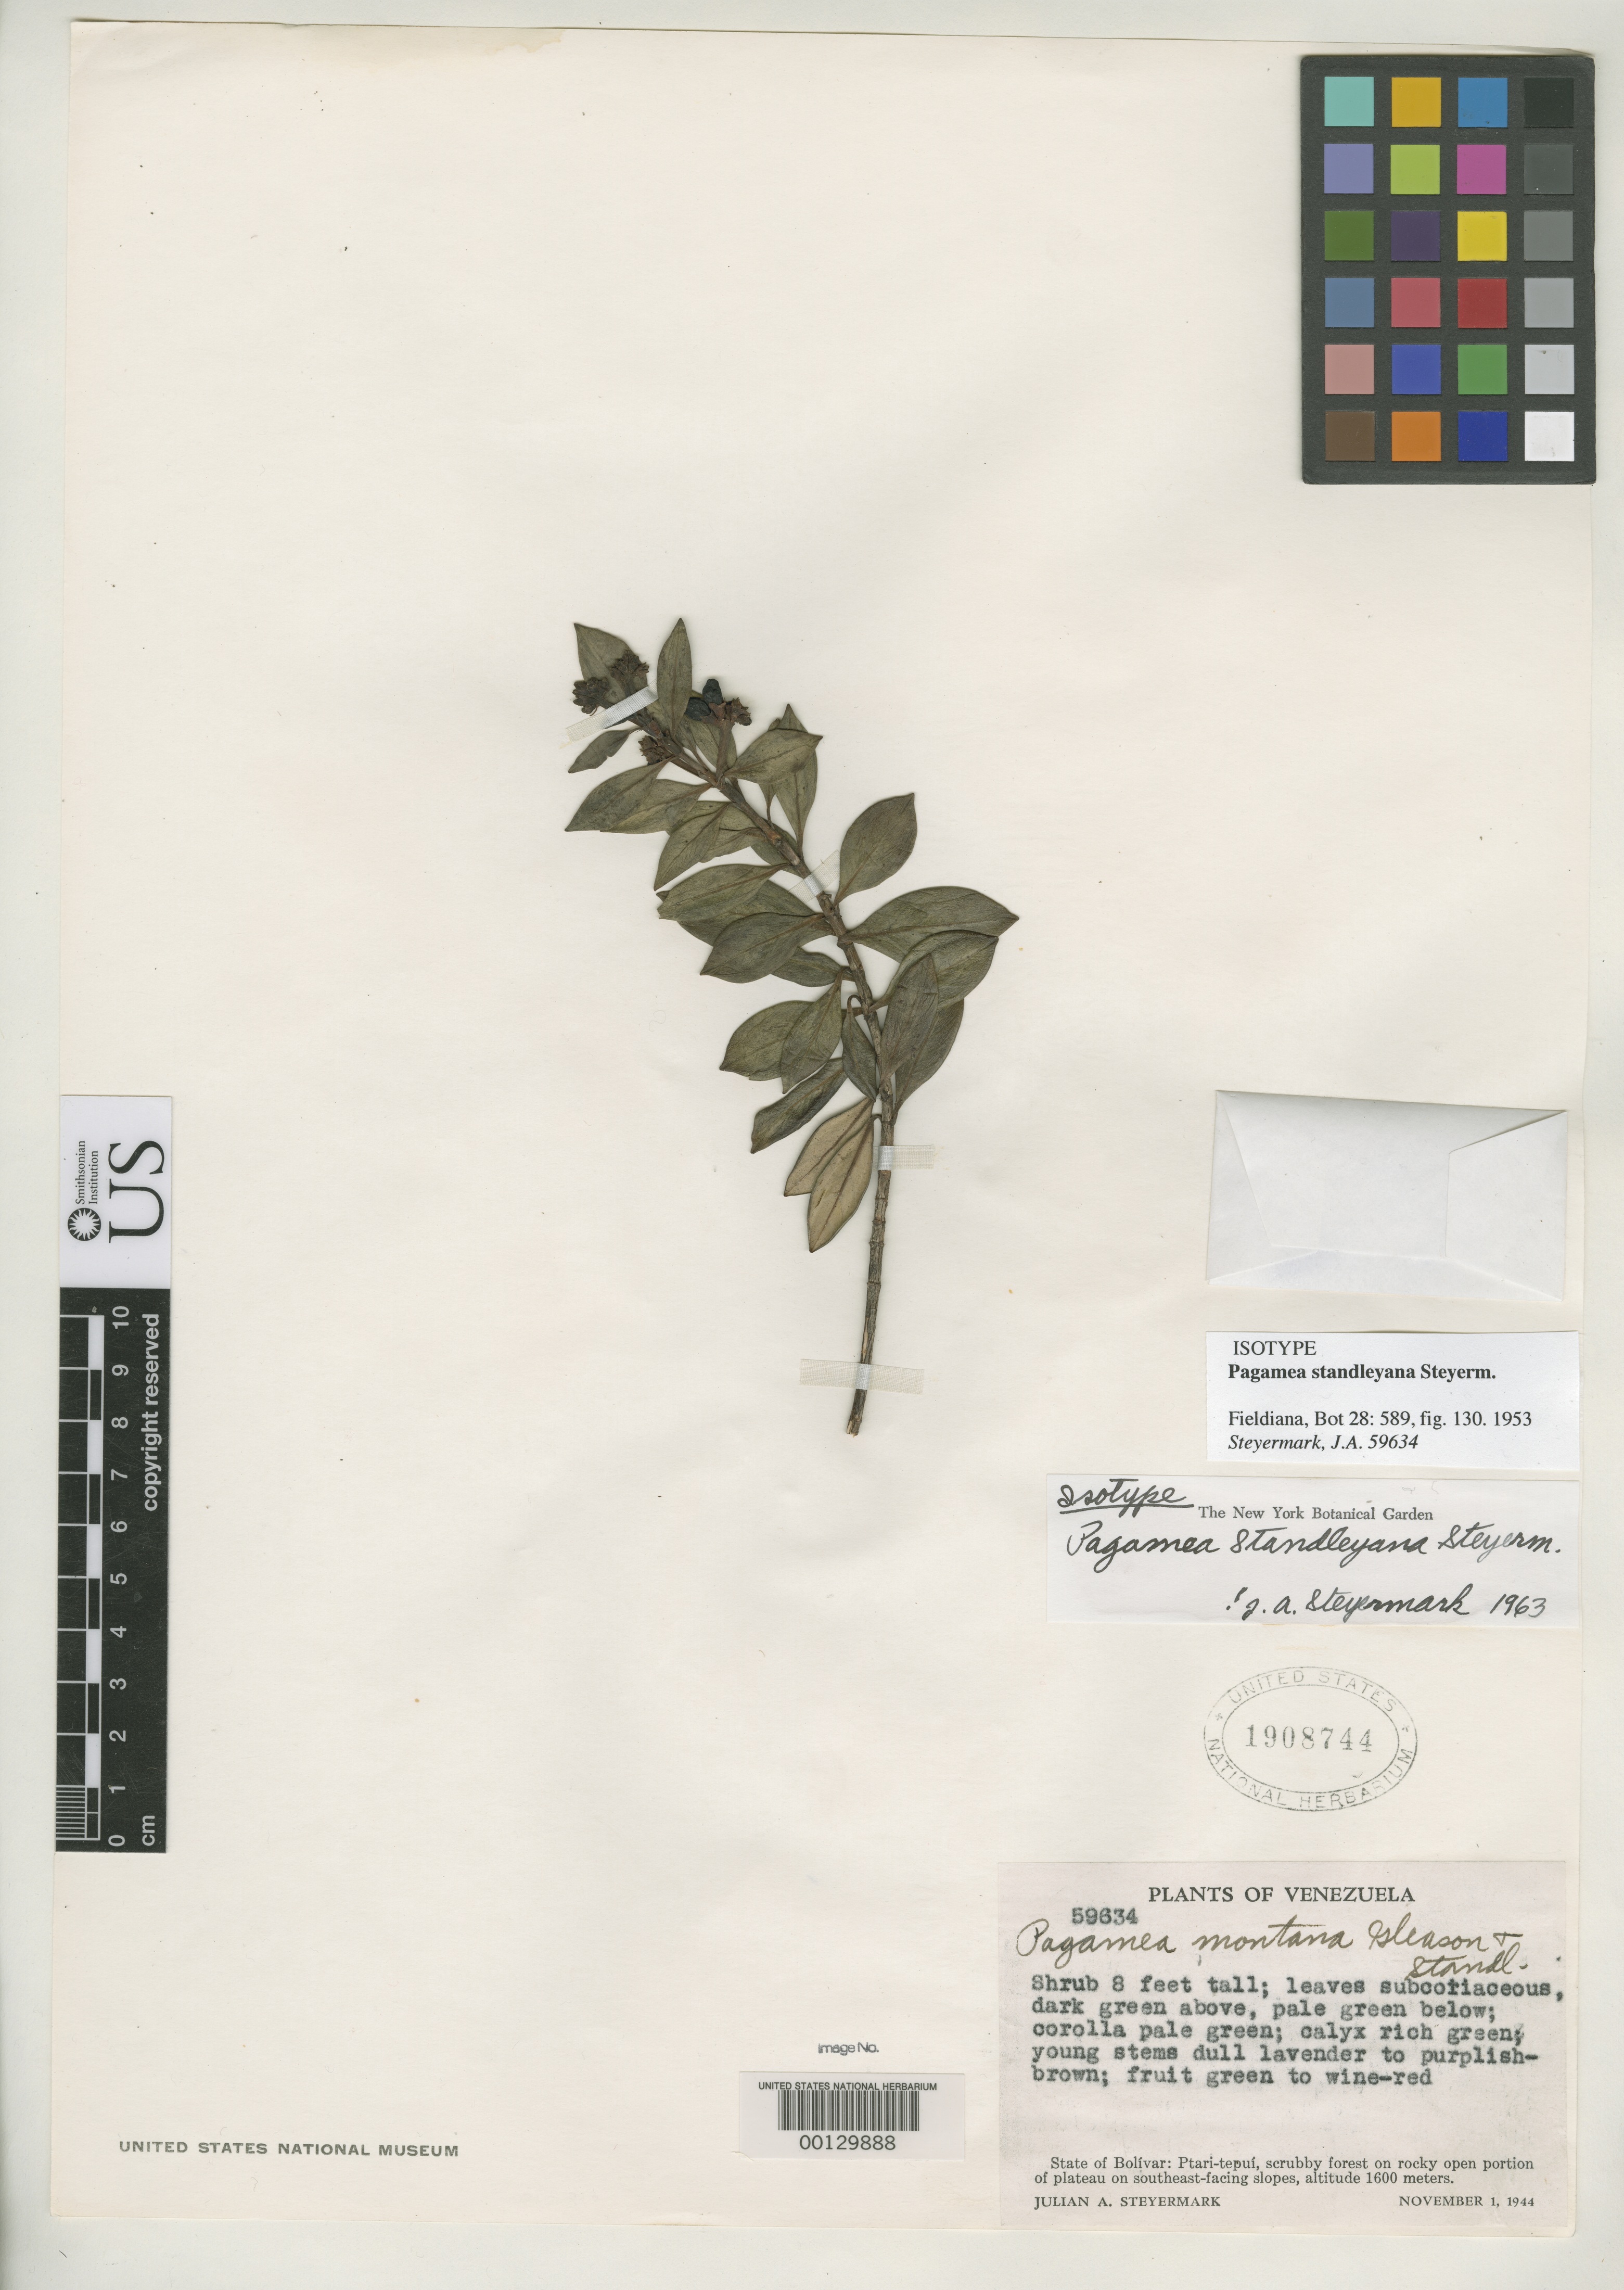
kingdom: Plantae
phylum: Tracheophyta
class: Magnoliopsida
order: Gentianales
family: Rubiaceae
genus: Pagamea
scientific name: Pagamea standleyana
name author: Steyerm.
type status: Isotype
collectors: J. Steyermark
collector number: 59634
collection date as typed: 01 Nov 1944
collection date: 1944-11-01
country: Venezuela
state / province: Bolivar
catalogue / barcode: US 1908744